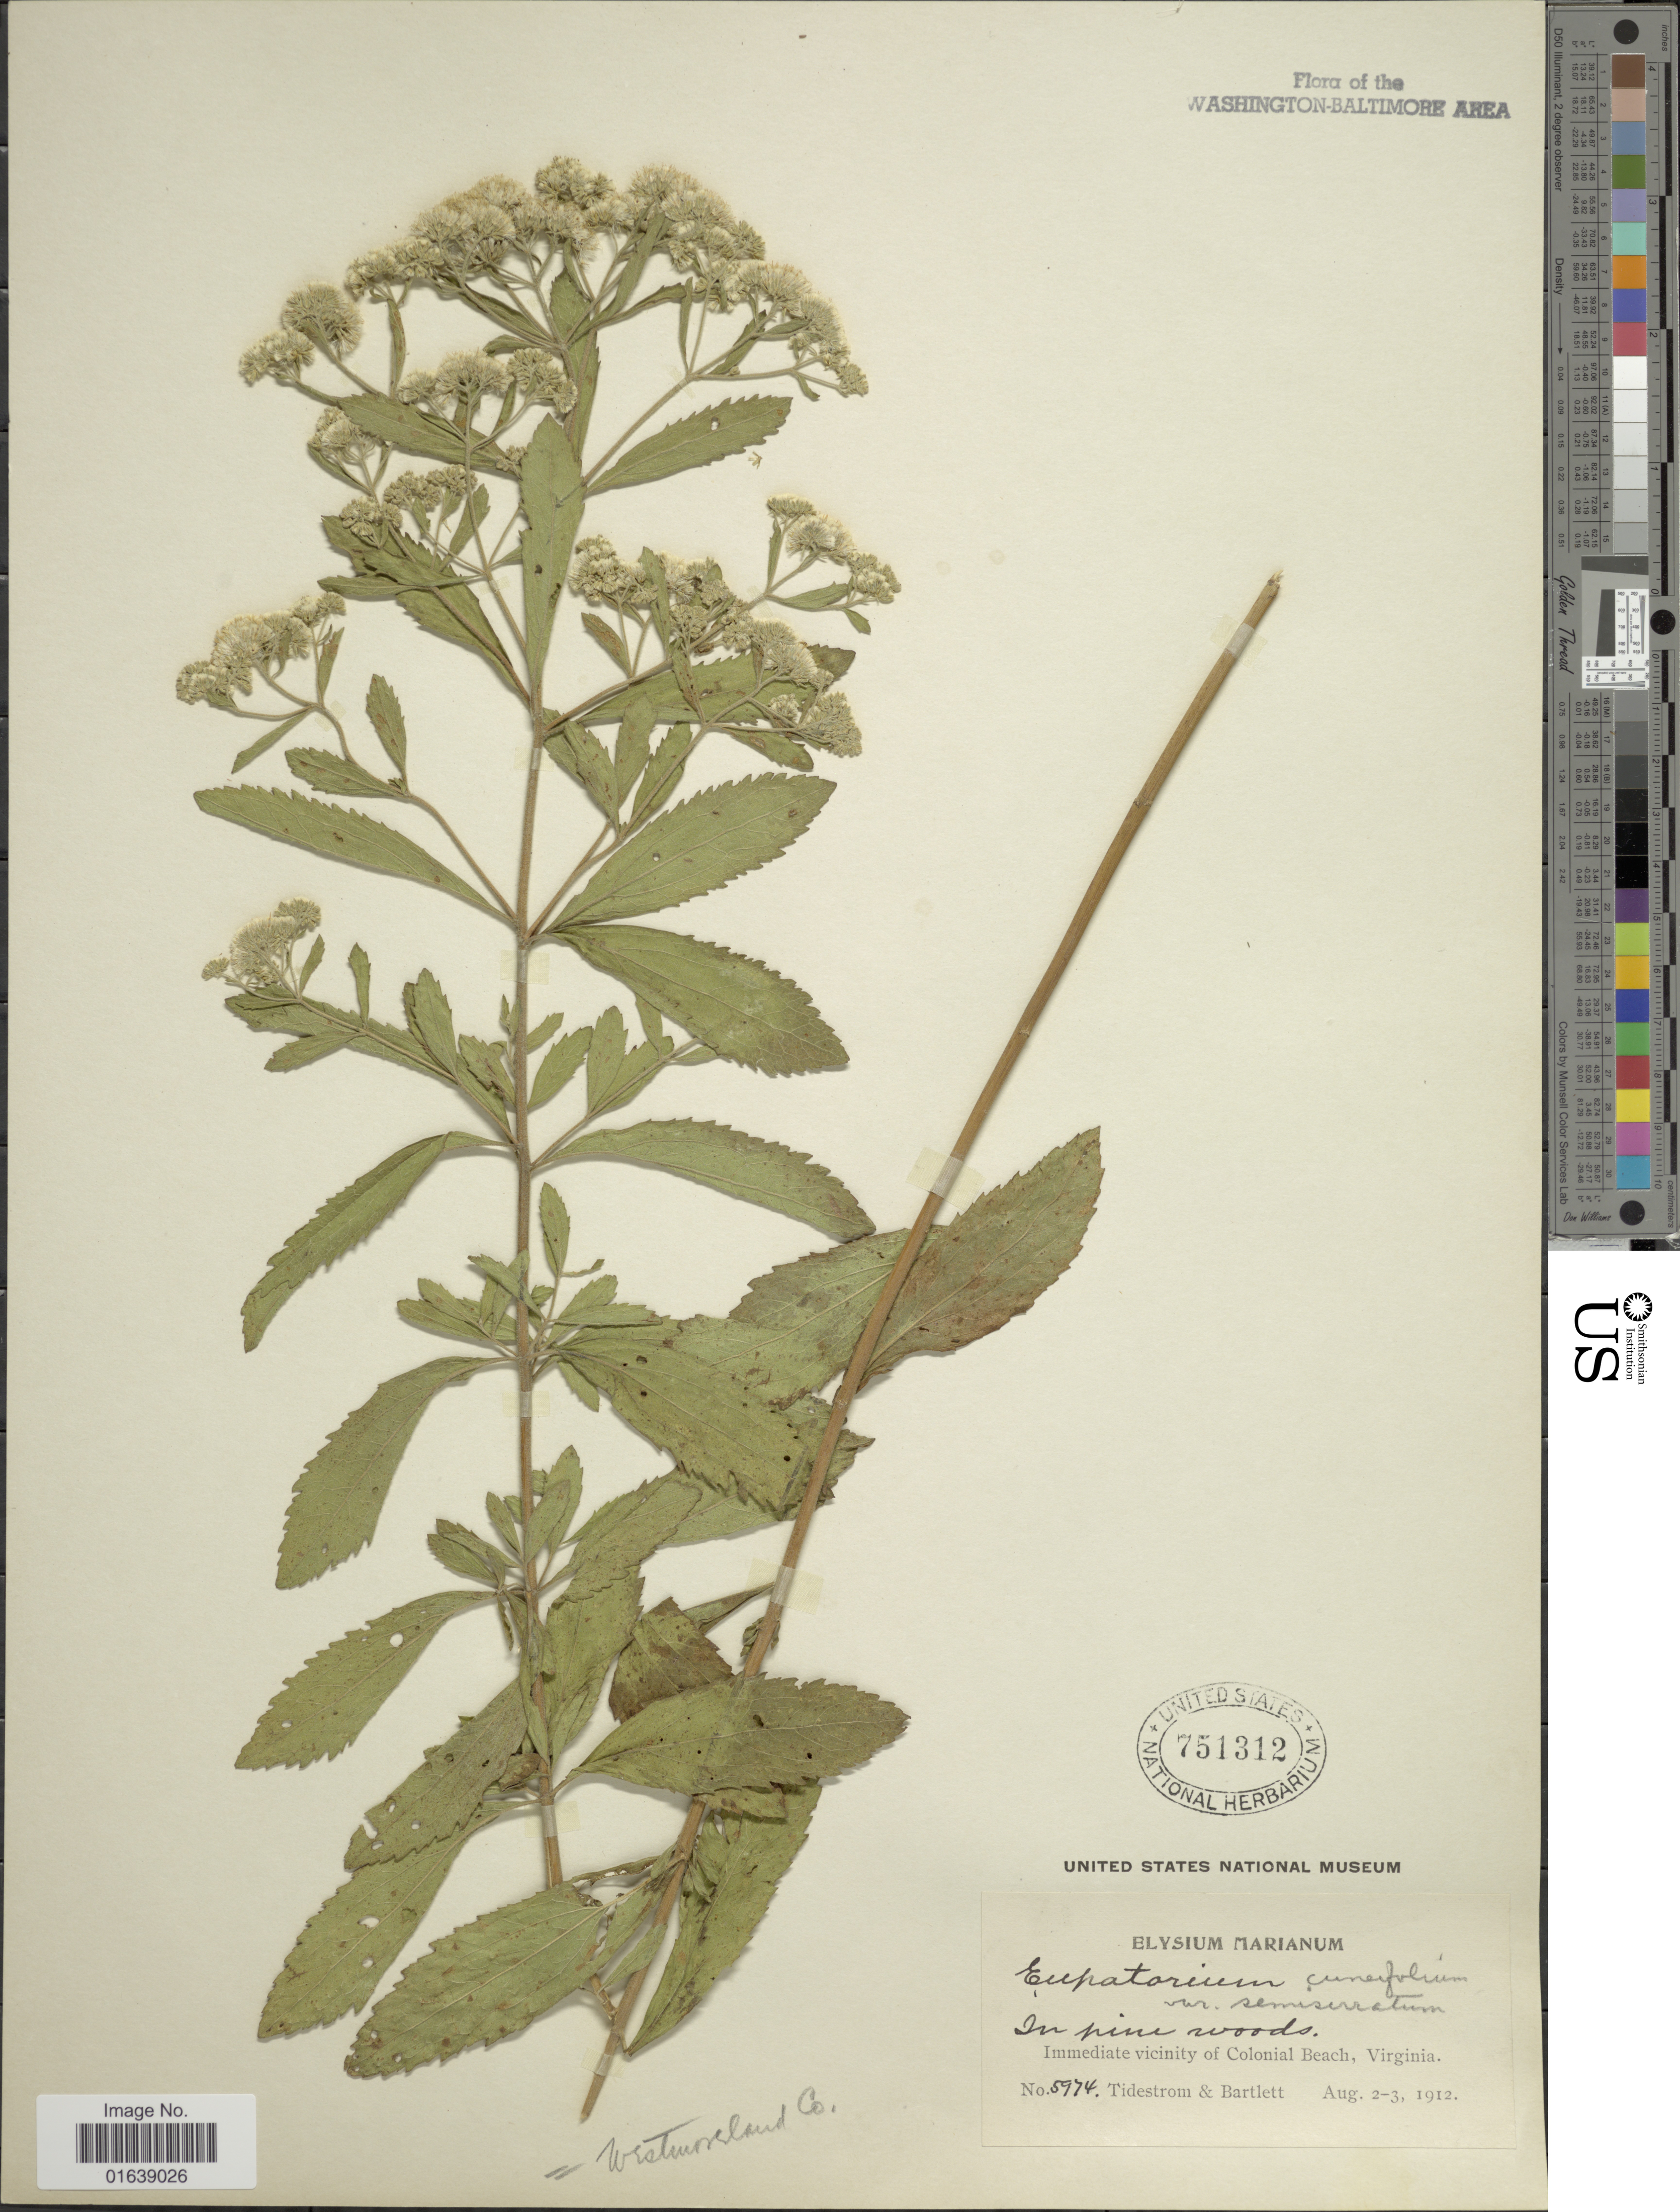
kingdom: Plantae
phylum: Tracheophyta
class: Magnoliopsida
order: Asterales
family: Asteraceae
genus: Eupatorium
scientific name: Eupatorium cuneifolium var. semiserratum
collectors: I. Tidestorm & Bartlett, --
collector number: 5974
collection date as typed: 0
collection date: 1912-08-02/1912-08-03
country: United States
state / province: Virginia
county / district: Westmoreland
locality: In pine woods. Immediate vicinity of Colonial Beach, Virginia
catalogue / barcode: US 751312